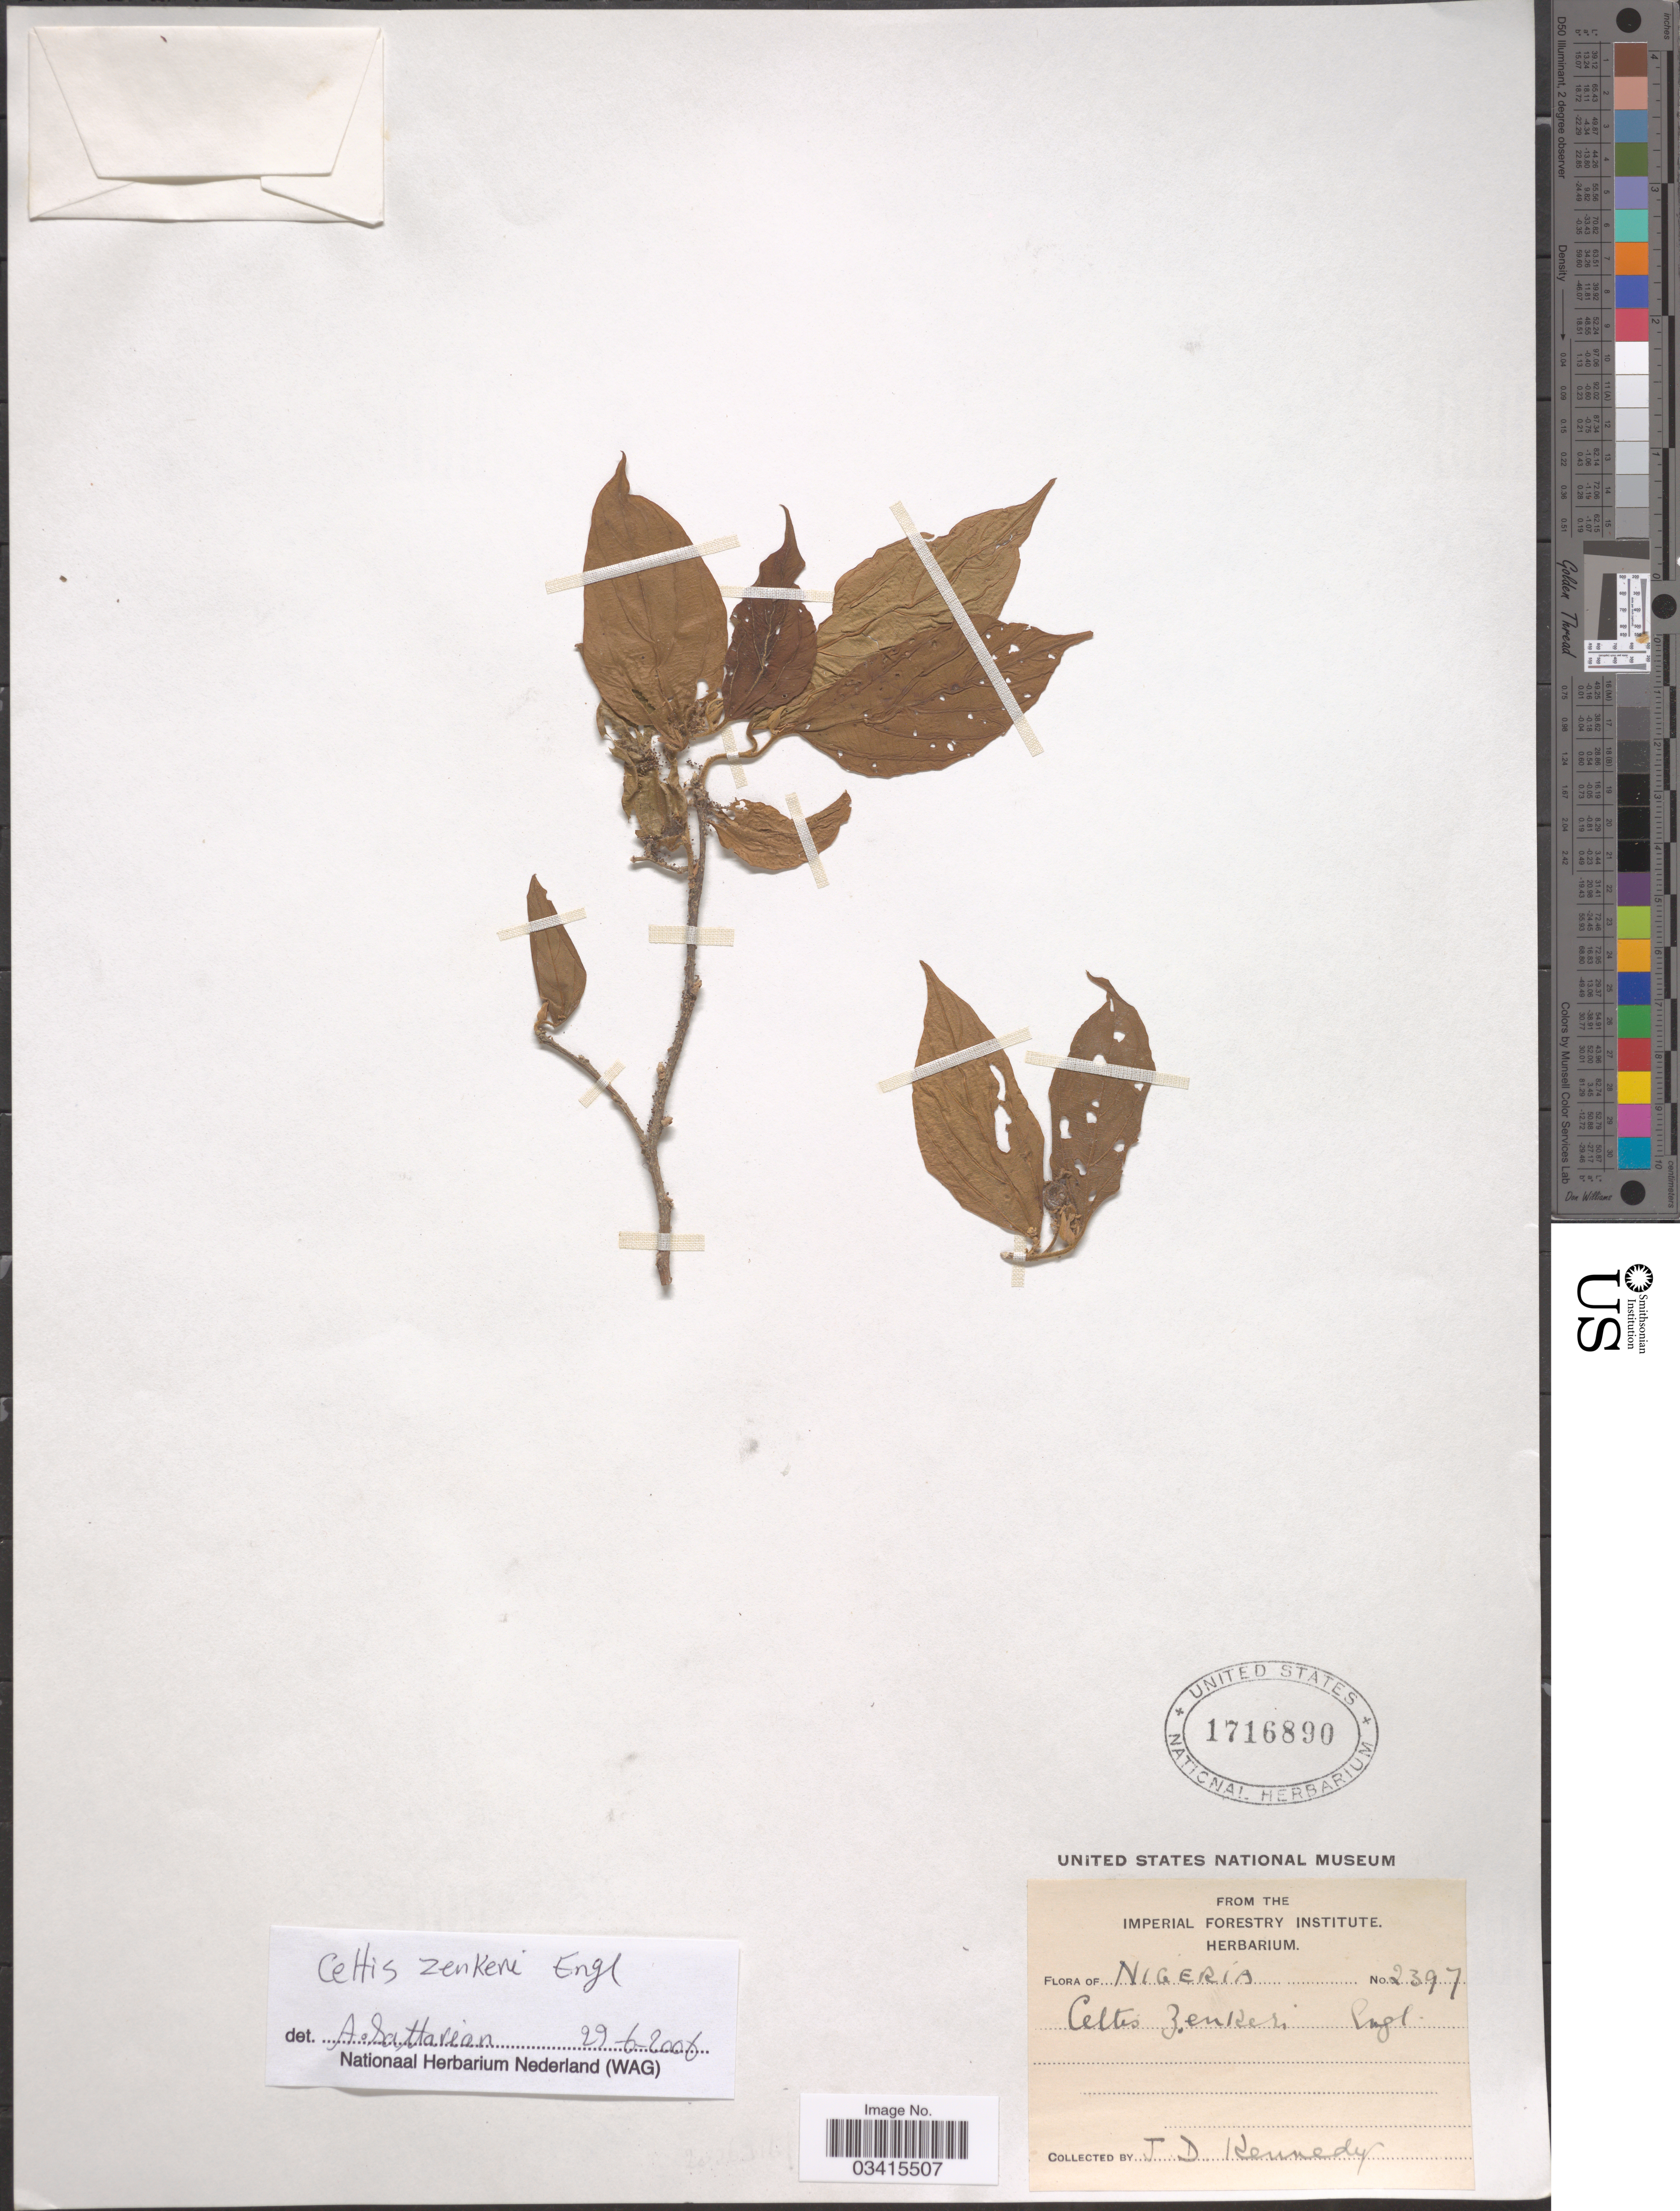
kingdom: Plantae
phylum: Tracheophyta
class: Magnoliopsida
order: Rosales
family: Cannabaceae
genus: Celtis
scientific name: Celtis zenkeri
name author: Engl.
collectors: J. D. Kennedy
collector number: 2397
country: Nigeria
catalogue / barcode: US 1716890